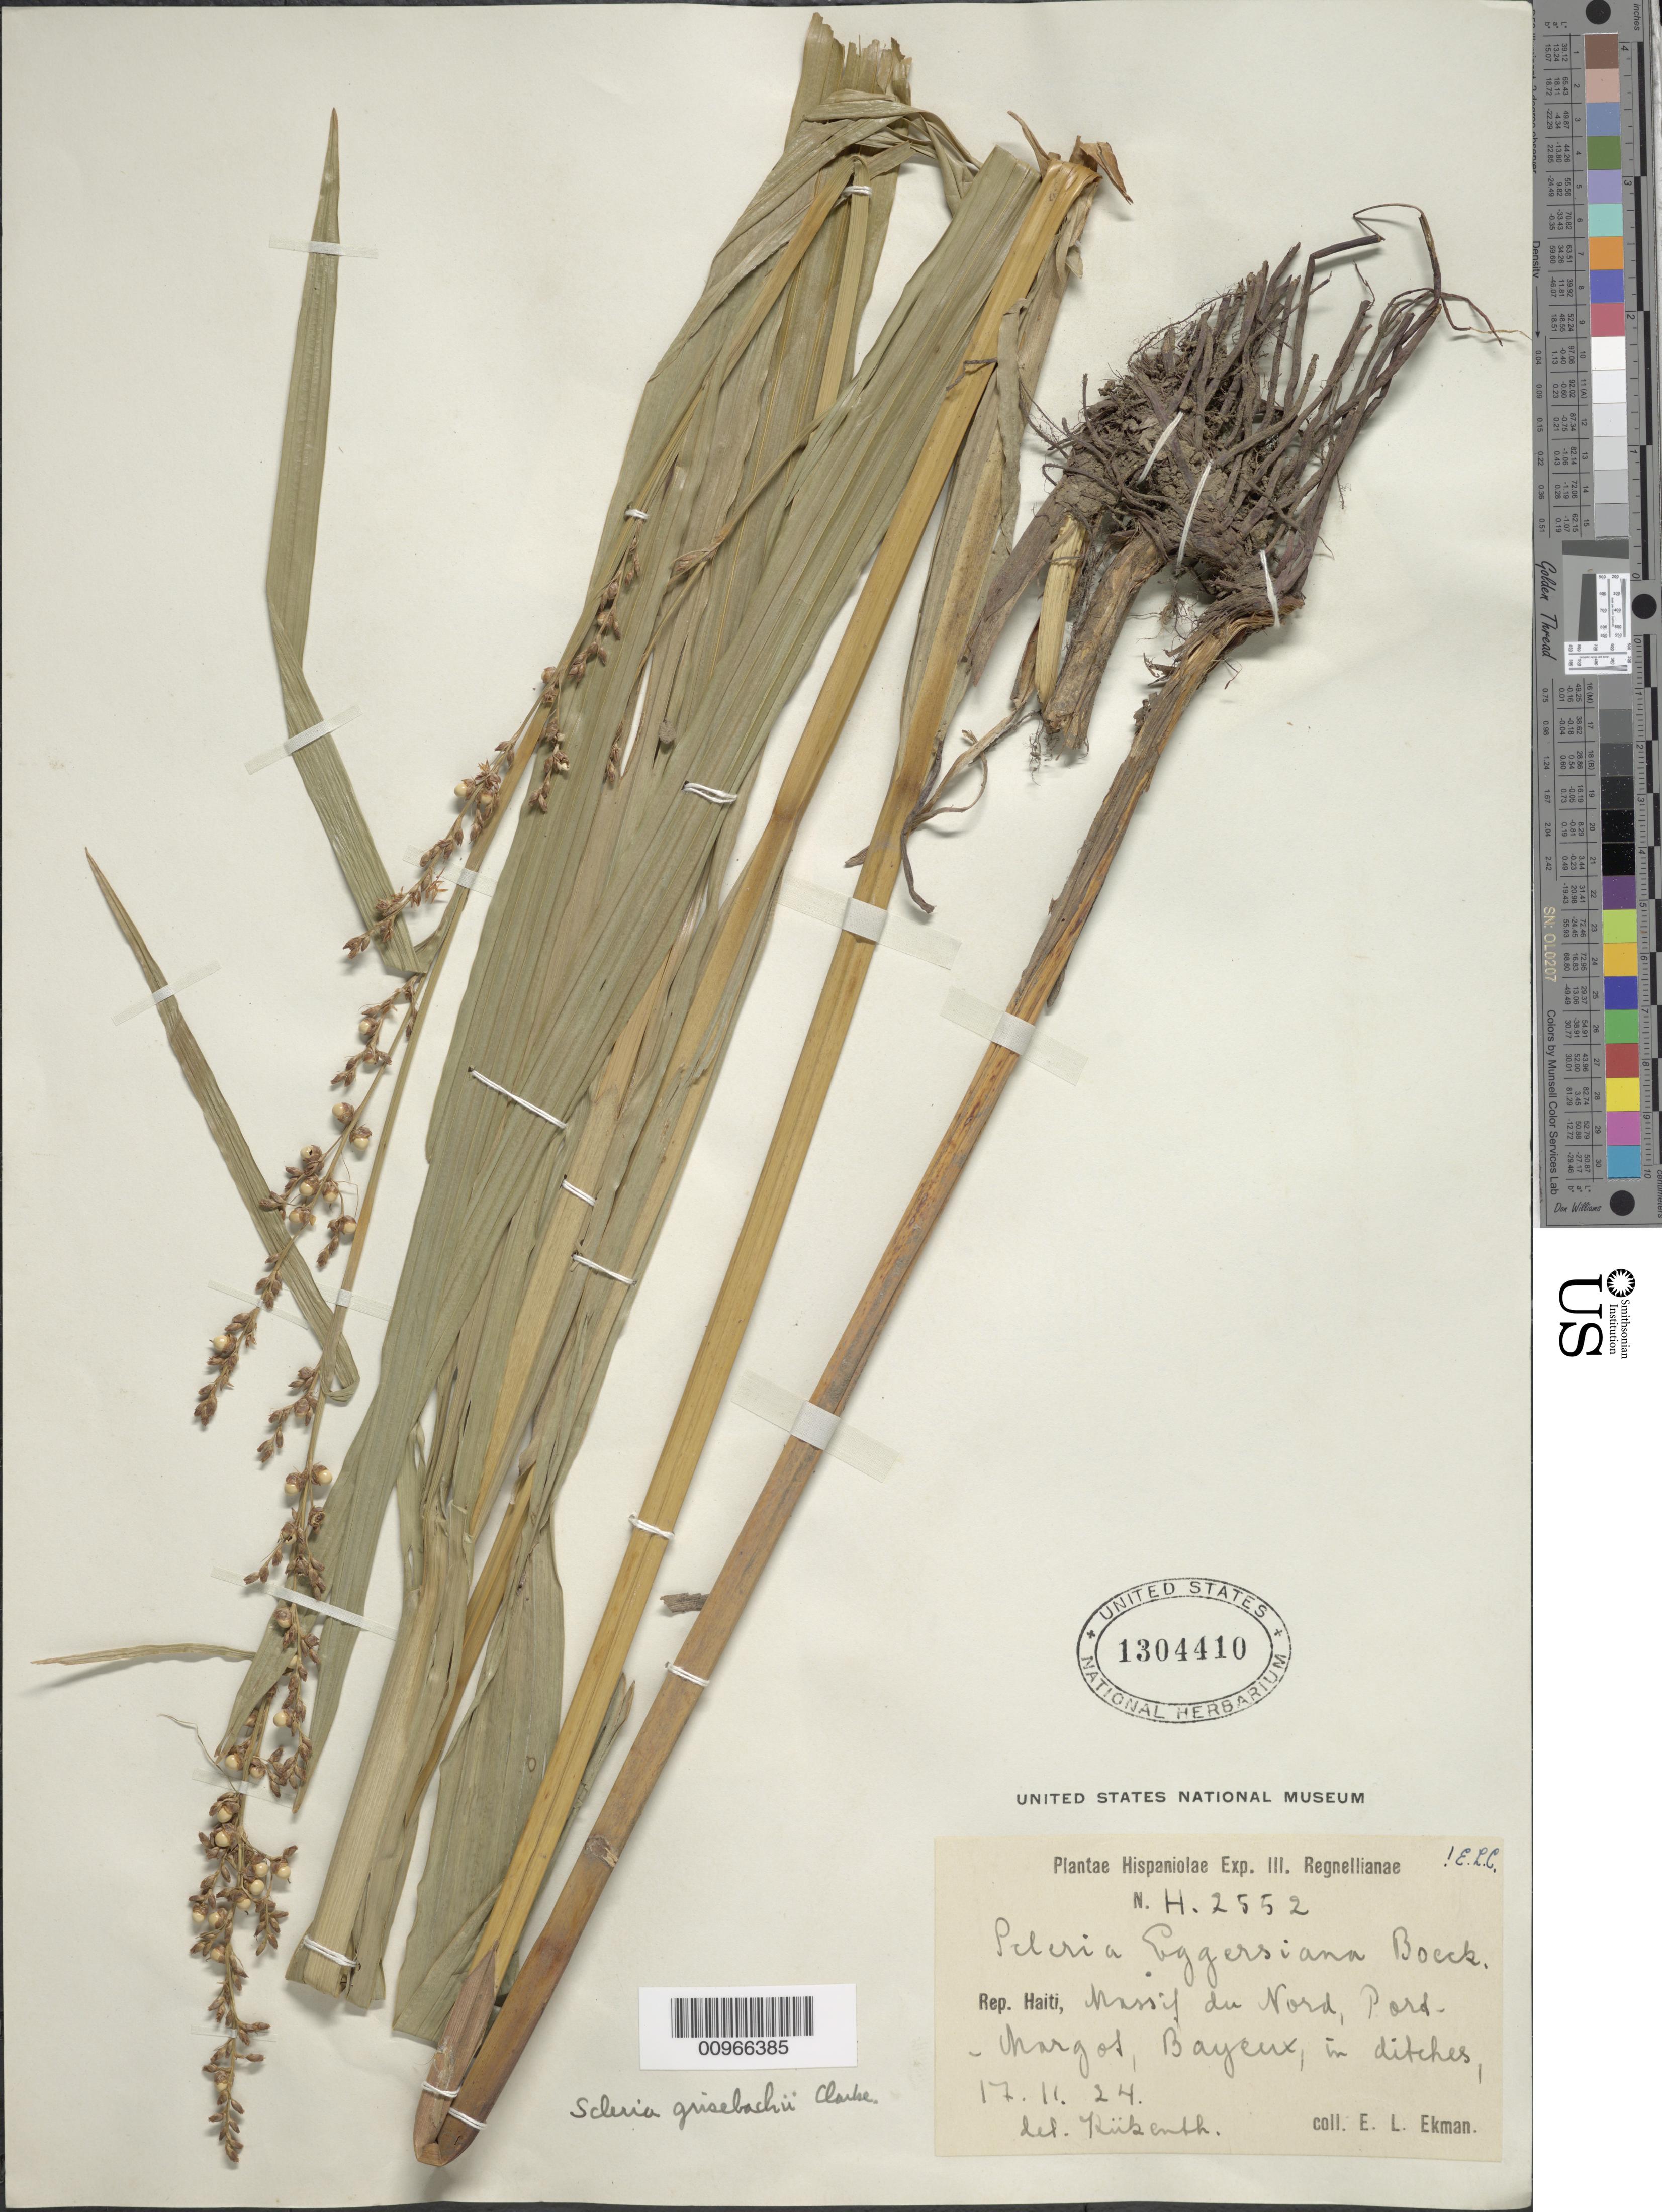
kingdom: Plantae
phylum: Tracheophyta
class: Liliopsida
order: Poales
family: Cyperaceae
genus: Scleria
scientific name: Scleria eggersiana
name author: Boeckeler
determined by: Core, E. L.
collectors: E. L. Ekman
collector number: H 2552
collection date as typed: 17 Nov 1924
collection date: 1924-11-17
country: Haiti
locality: Massif du Nort, Port Margot, Bayeux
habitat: In ditches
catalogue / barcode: US 1304410